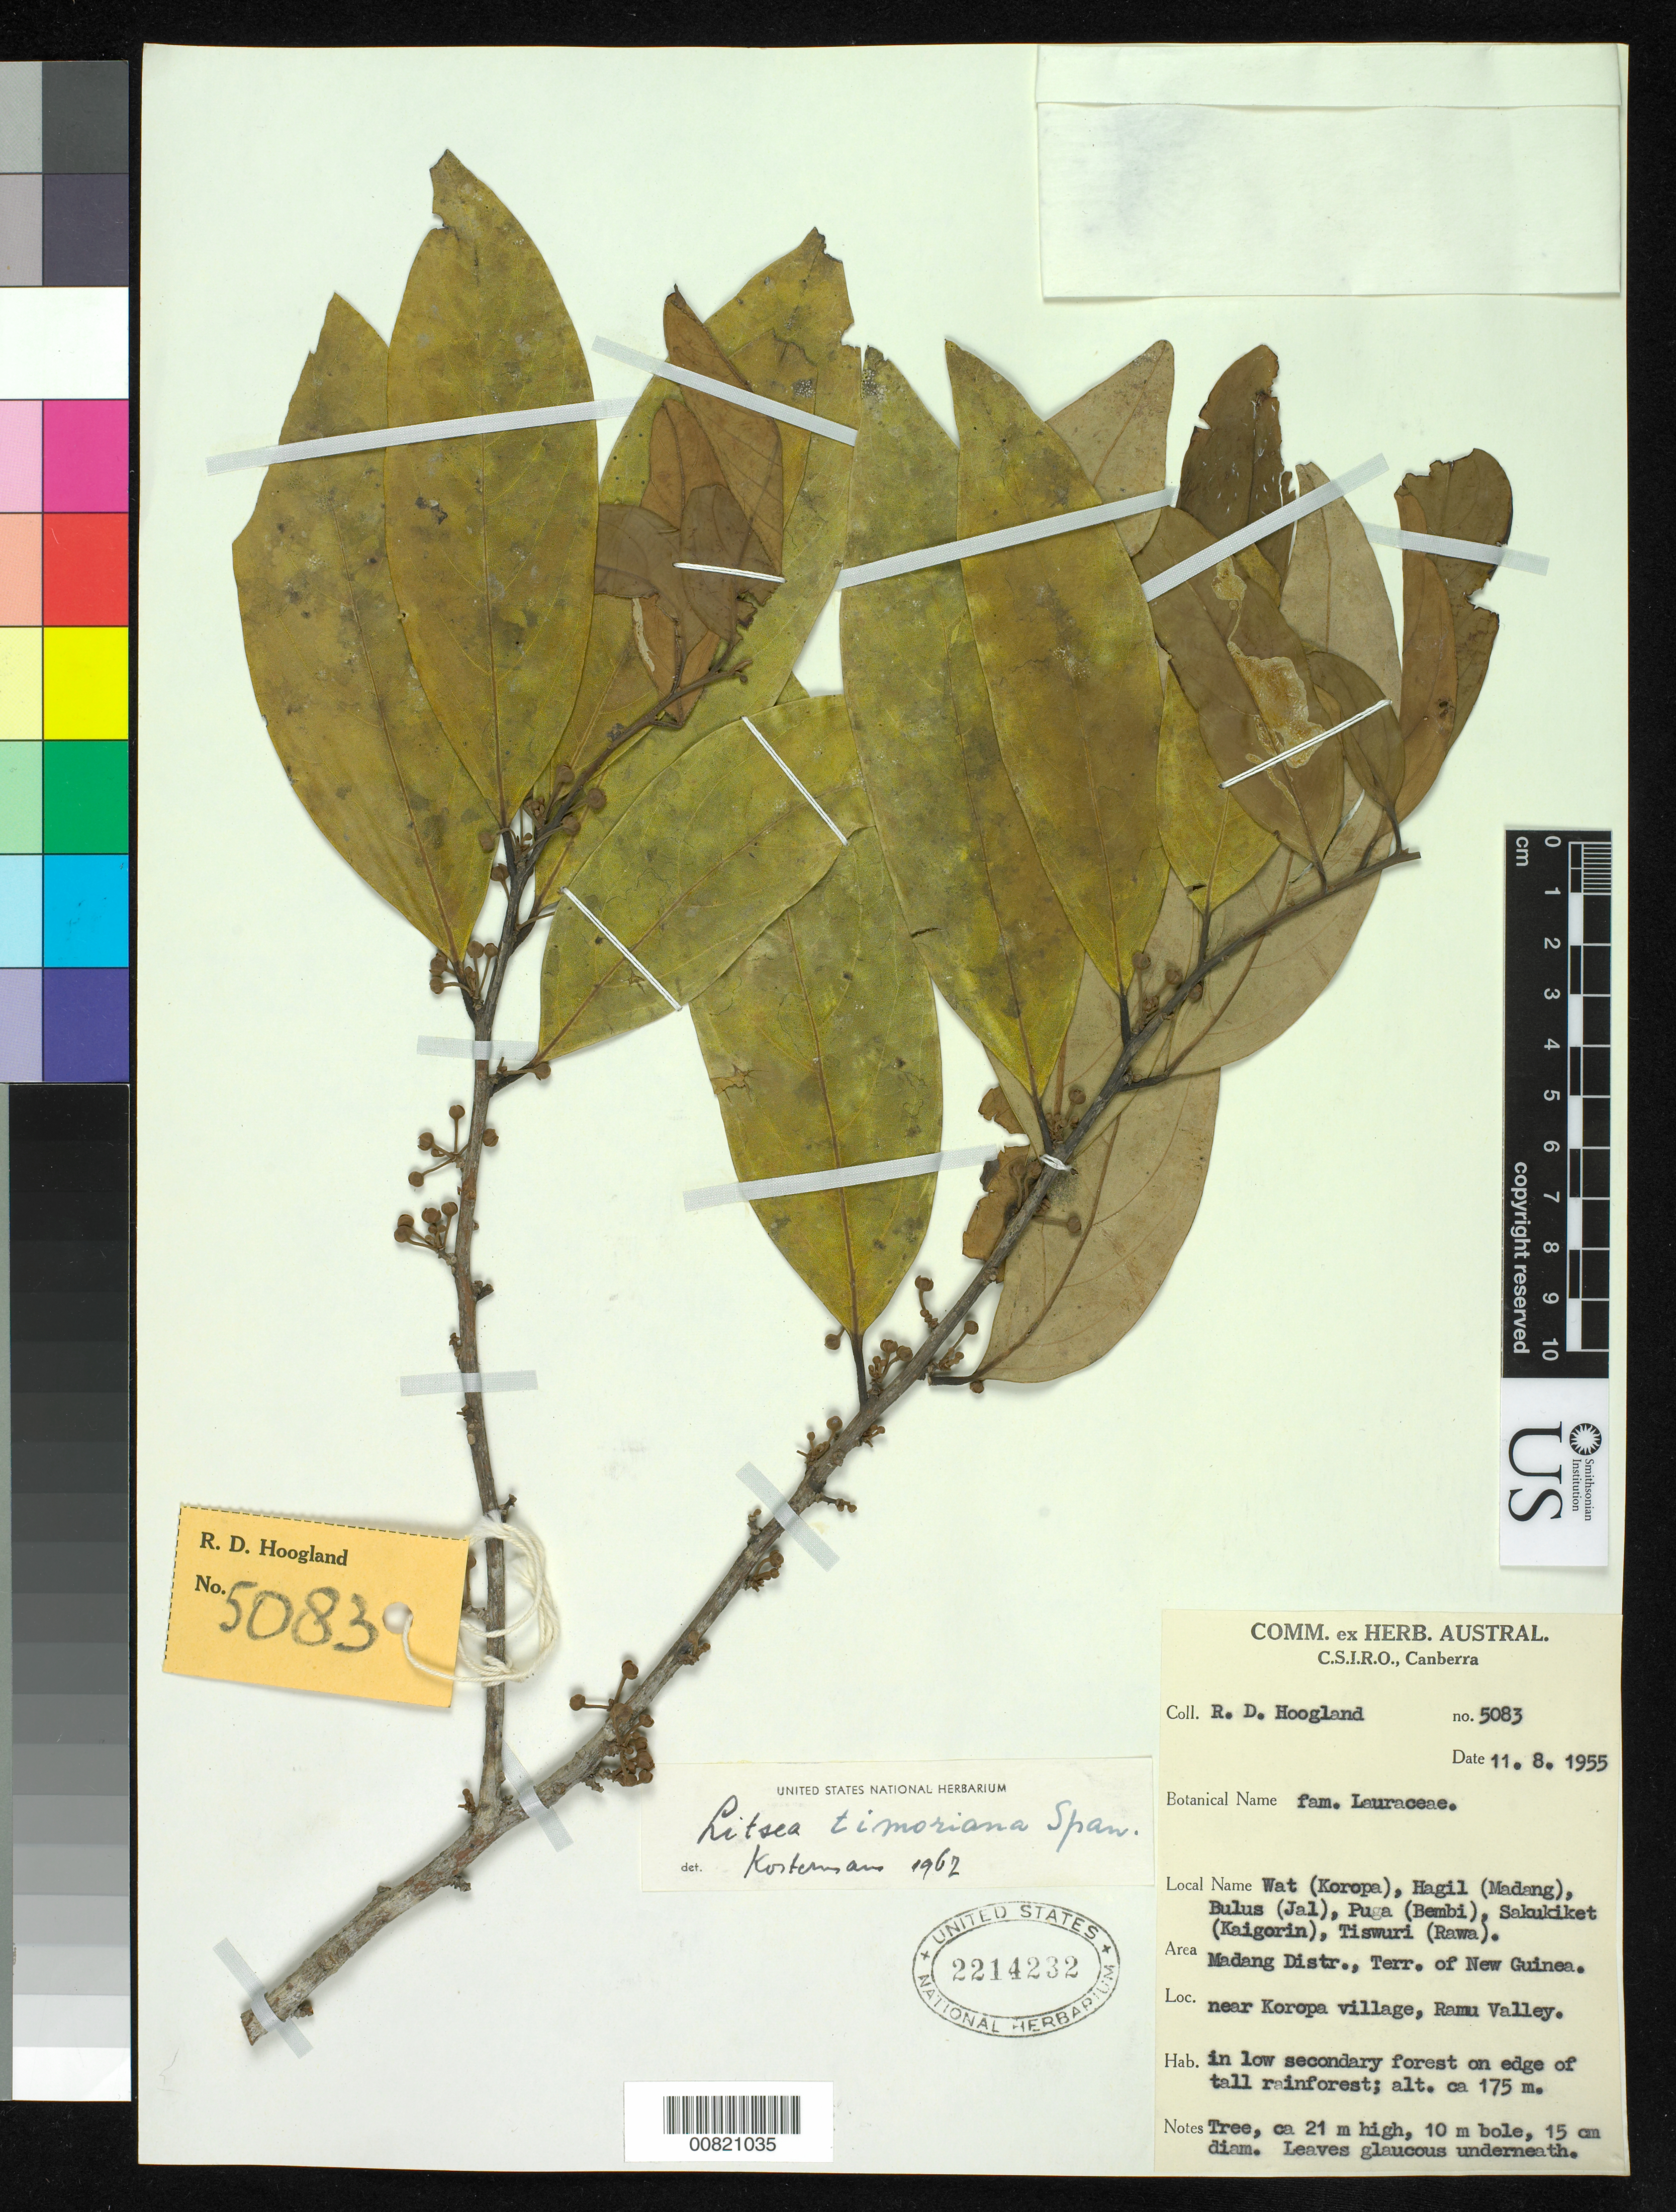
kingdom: Plantae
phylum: Tracheophyta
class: Magnoliopsida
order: Laurales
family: Lauraceae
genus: Litsea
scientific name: Litsea timoriana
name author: Span.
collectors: R. D. Hoogland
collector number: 5083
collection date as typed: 11 Aug 1955 or 08 Nov 1955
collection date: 1955-08-11 or 1955-11-08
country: Papua New Guinea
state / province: Madang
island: New Guinea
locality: Ramu Valley near Koropa village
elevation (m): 175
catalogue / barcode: US 2214232